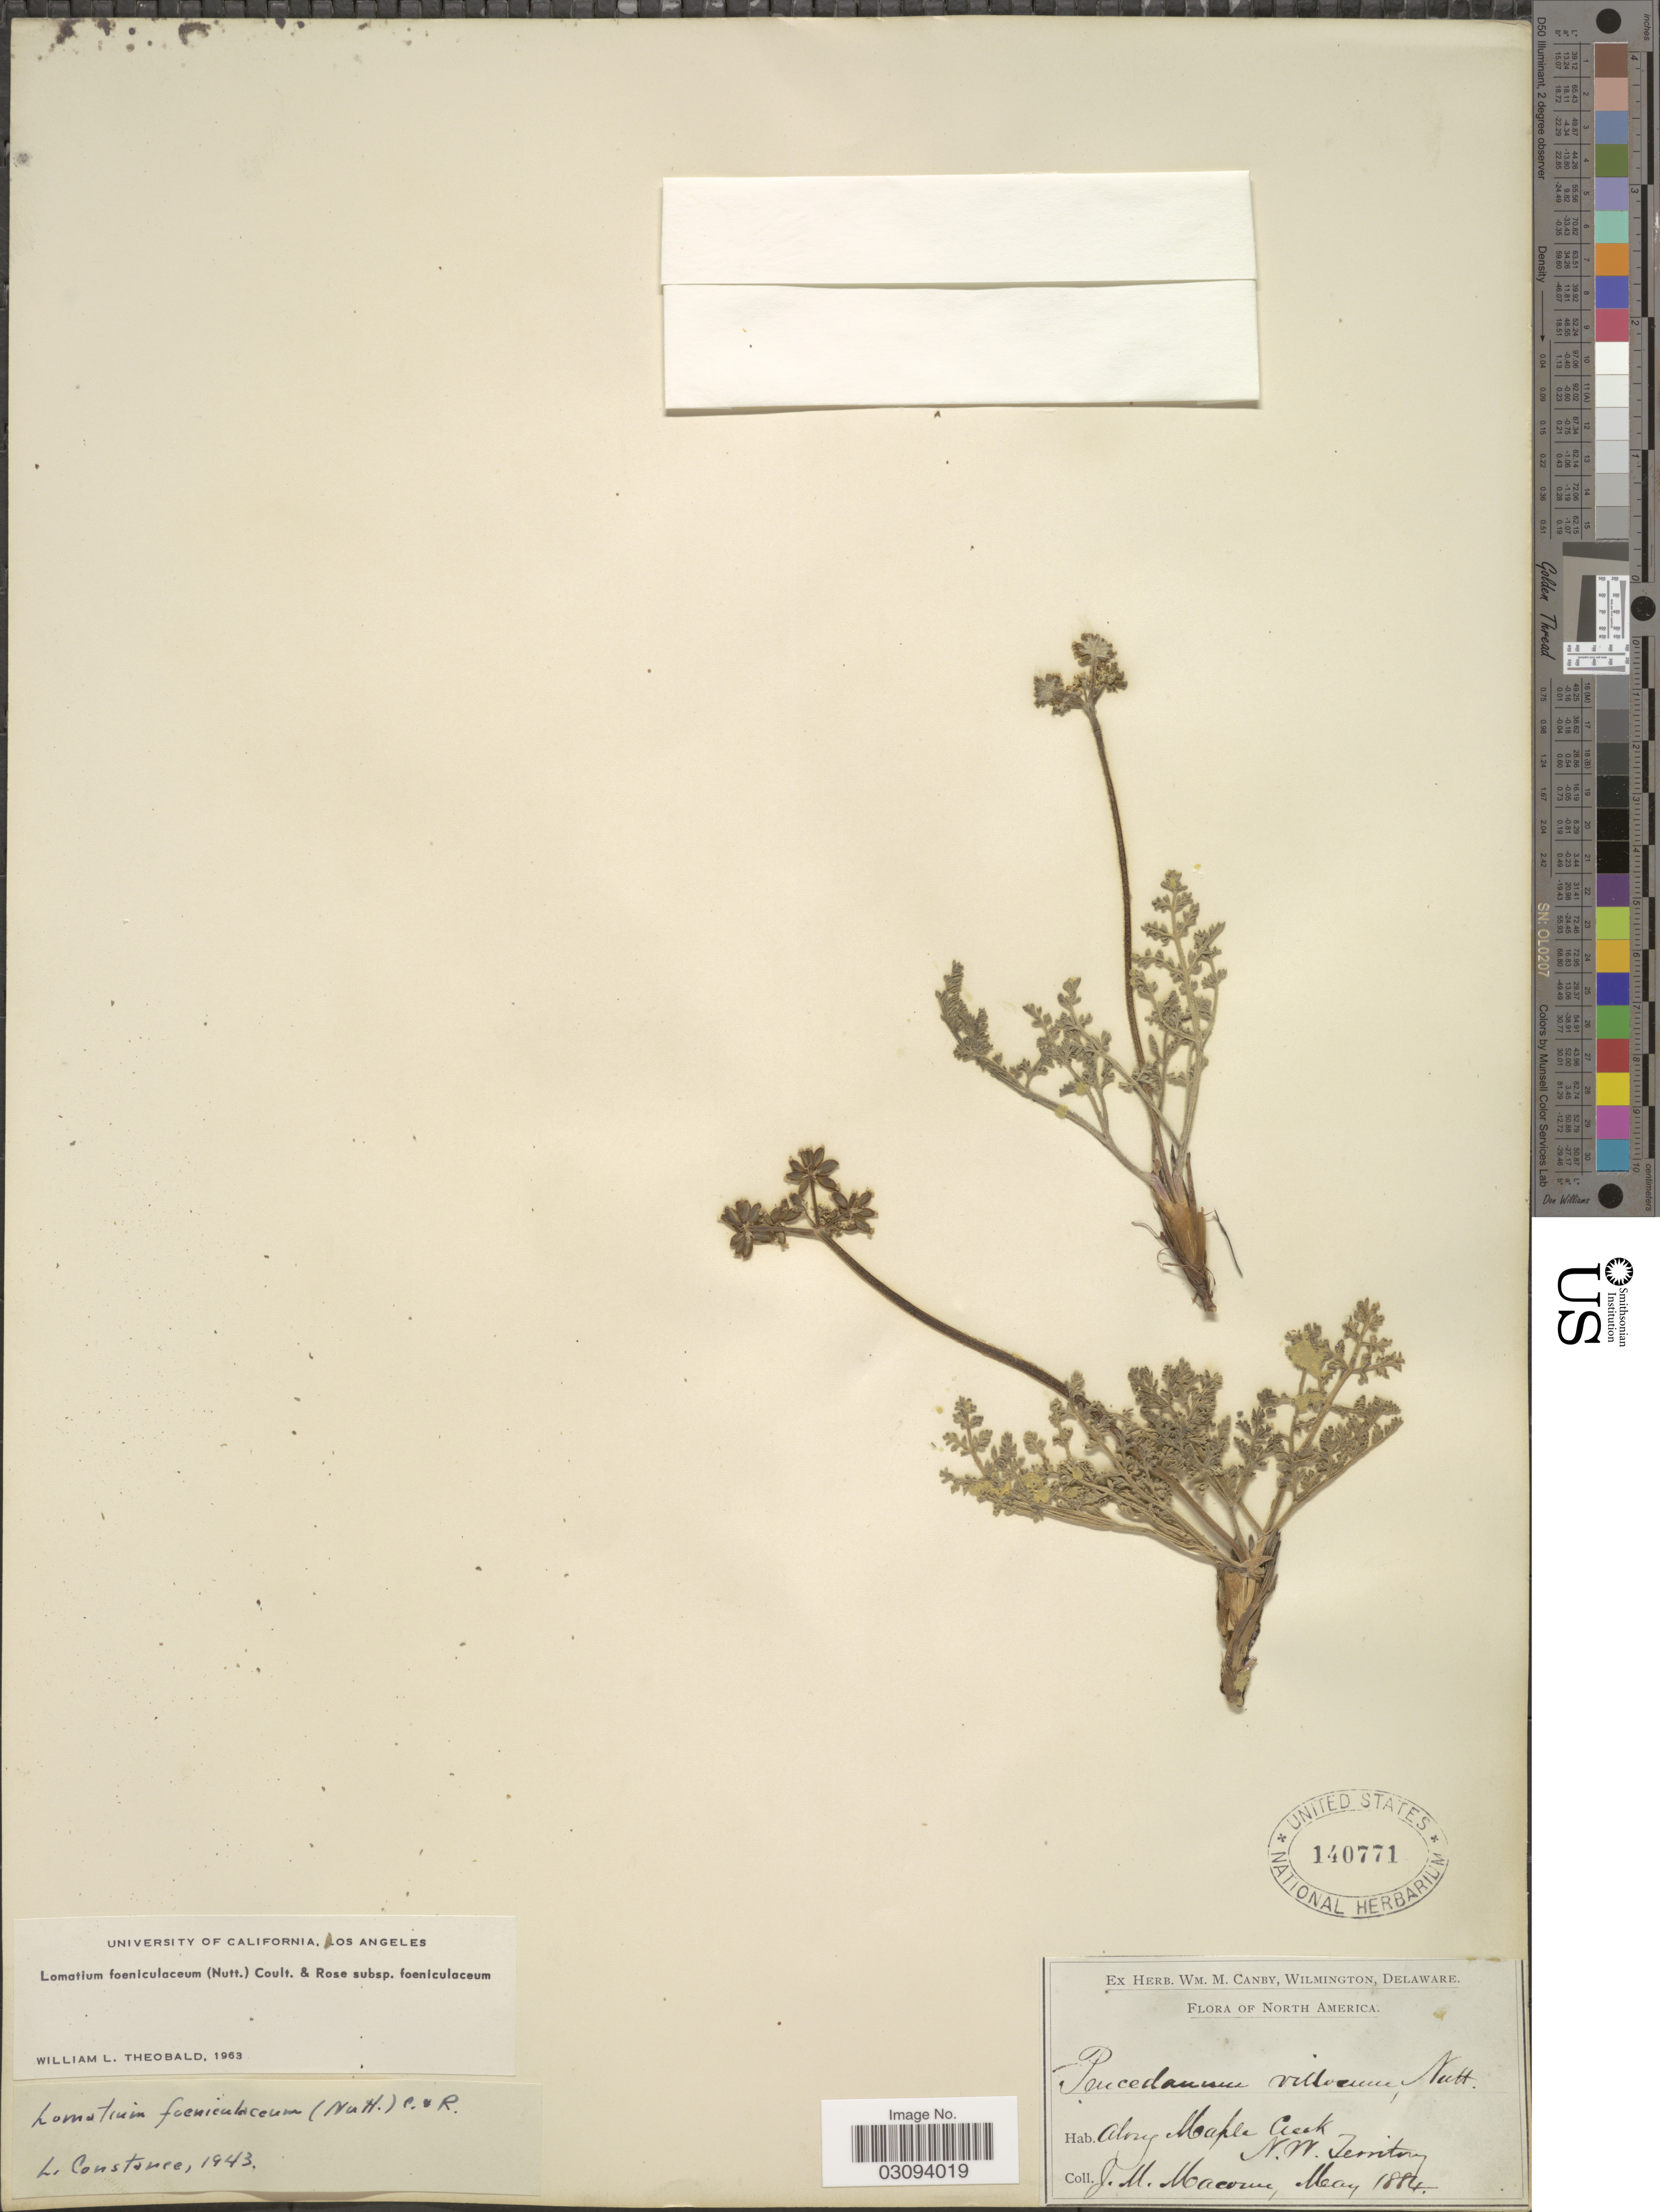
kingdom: Plantae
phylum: Tracheophyta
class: Magnoliopsida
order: Apiales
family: Apiaceae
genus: Lomatium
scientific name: Lomatium foeniculaceum subsp. foeniculaceum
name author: (Nutt.) J.M. Coult. & Rose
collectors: J. M. Macoun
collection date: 1884-05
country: Canada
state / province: Northwest Territories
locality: Along Maple Creek. N.W. Territory.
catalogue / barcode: US 140771